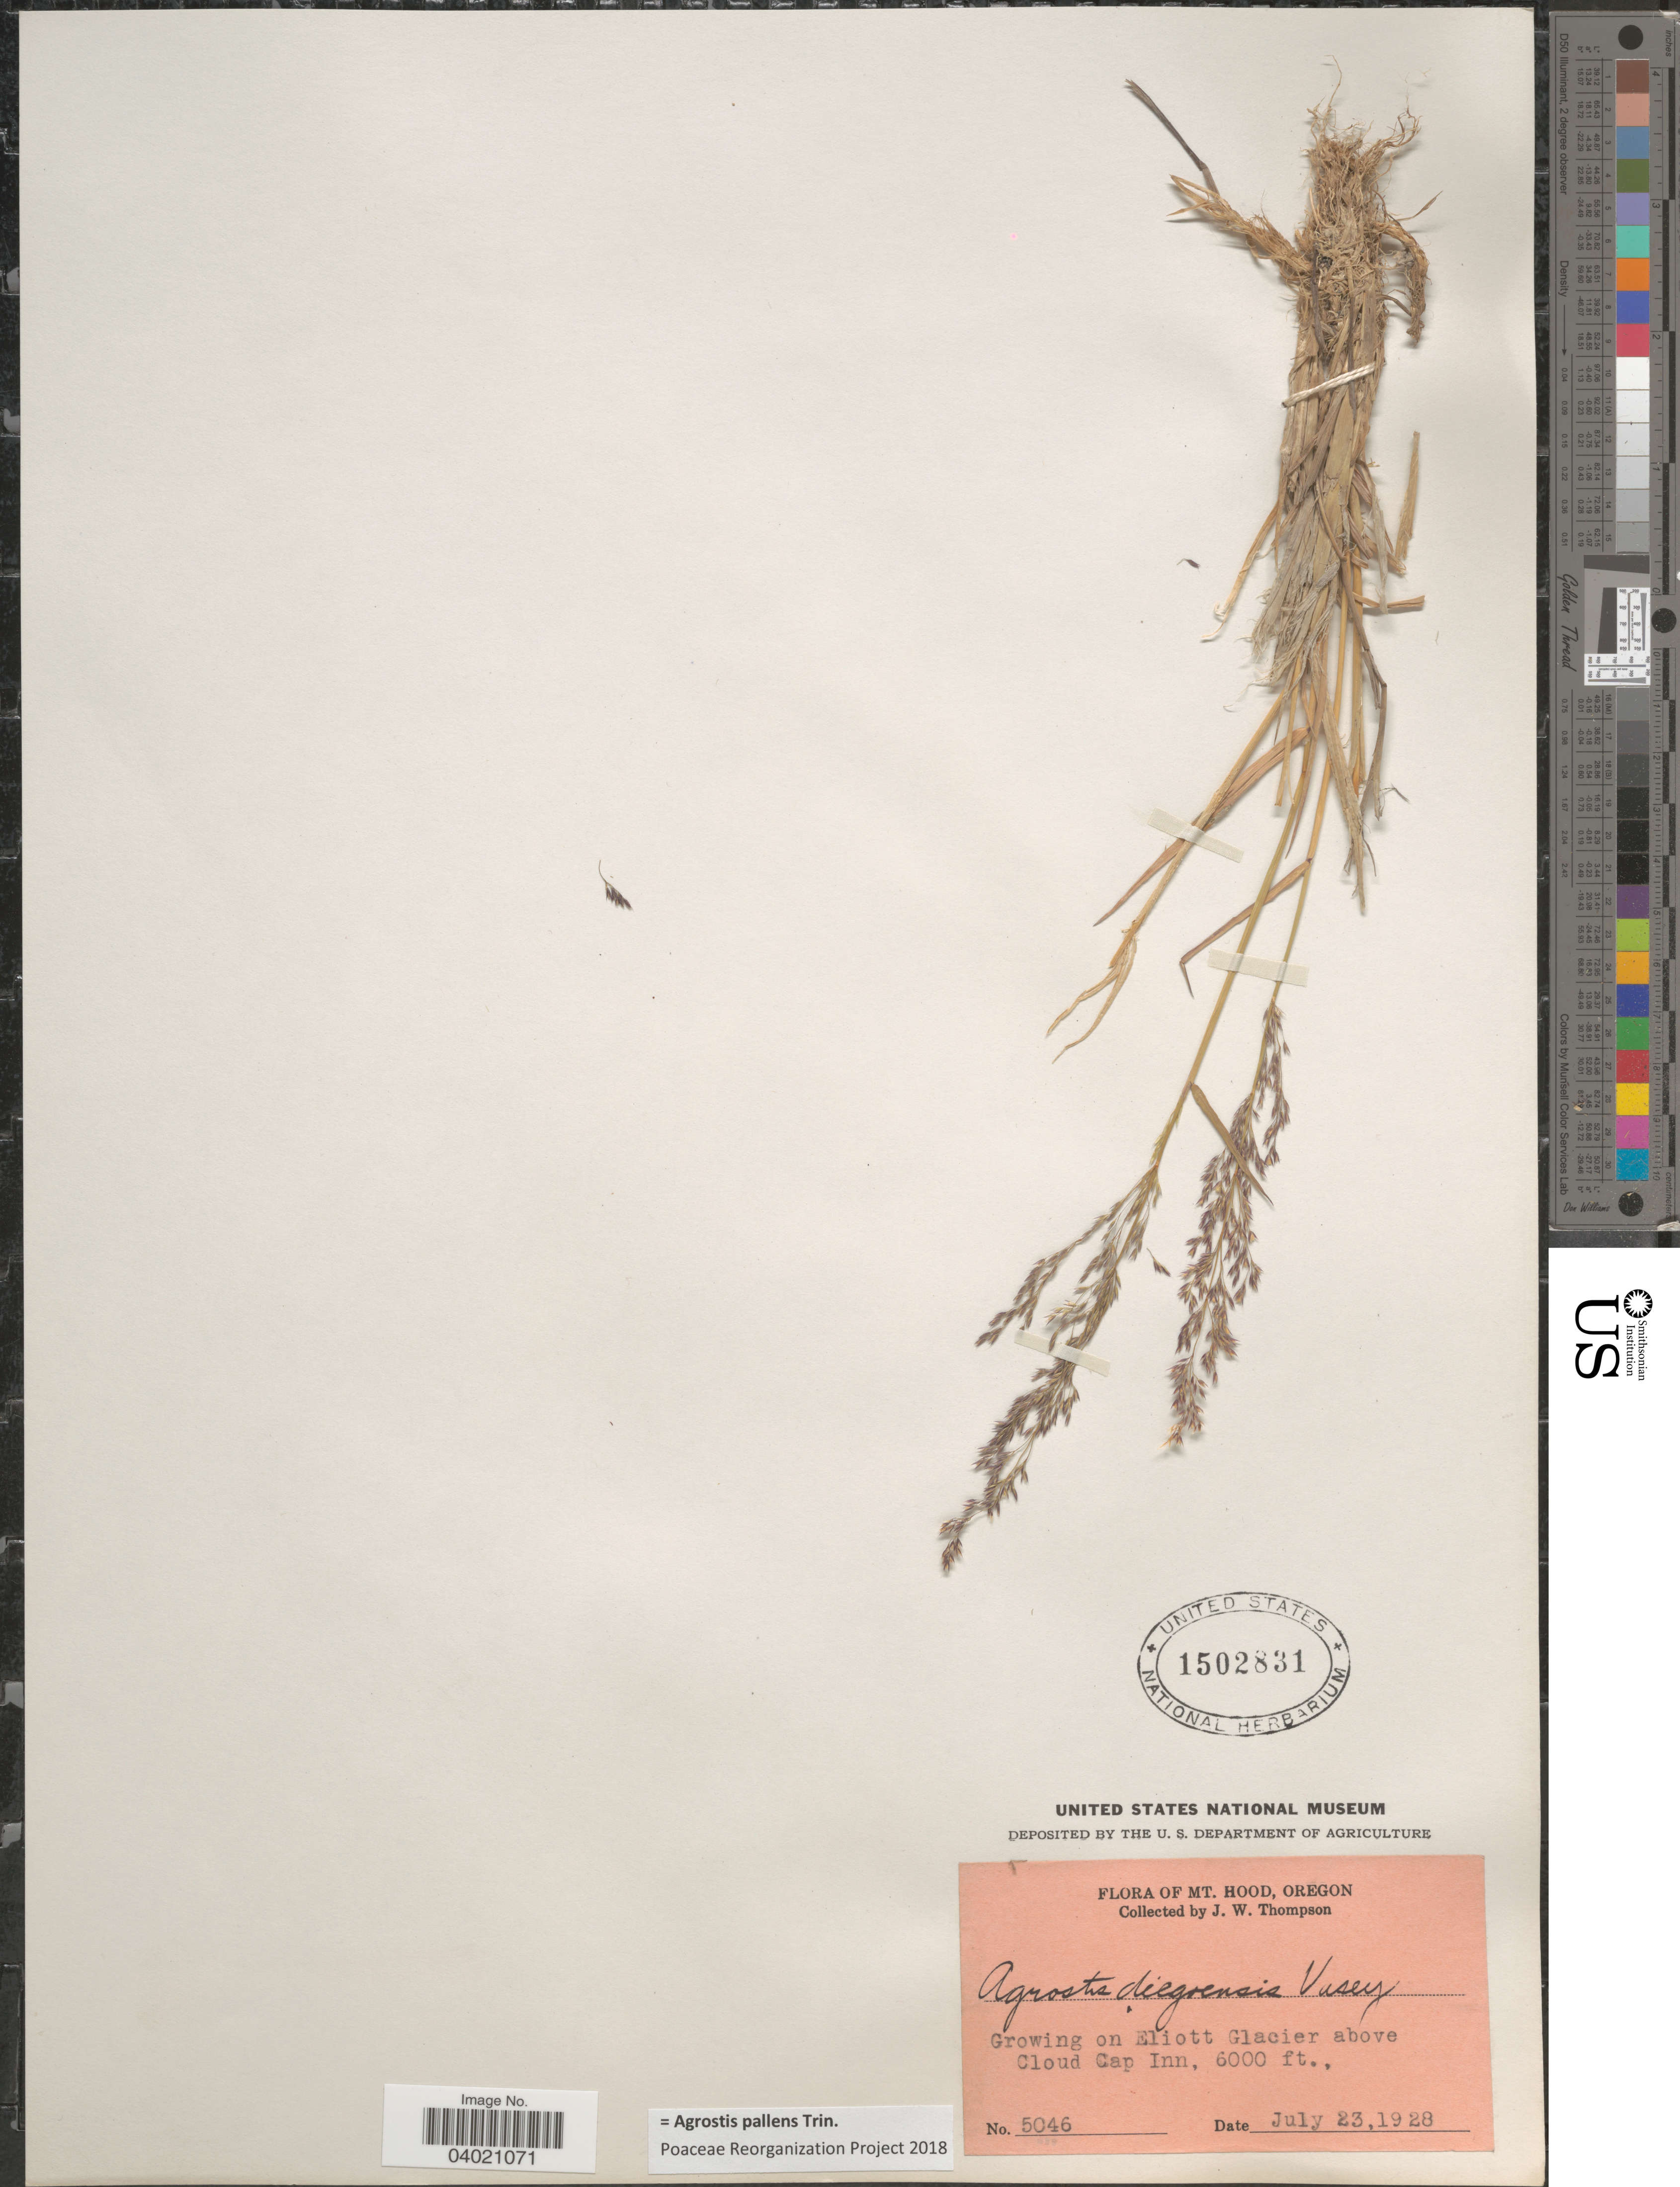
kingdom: Plantae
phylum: Tracheophyta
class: Liliopsida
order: Poales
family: Poaceae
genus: Agrostis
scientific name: Agrostis pallens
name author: Trin.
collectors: J. Thompson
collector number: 5046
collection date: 1928-07-23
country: United States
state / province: Oregon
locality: Mt. Hood. Growing on Eliott Glacier above Cloud Cap Inn.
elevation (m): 1829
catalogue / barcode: US 1502831